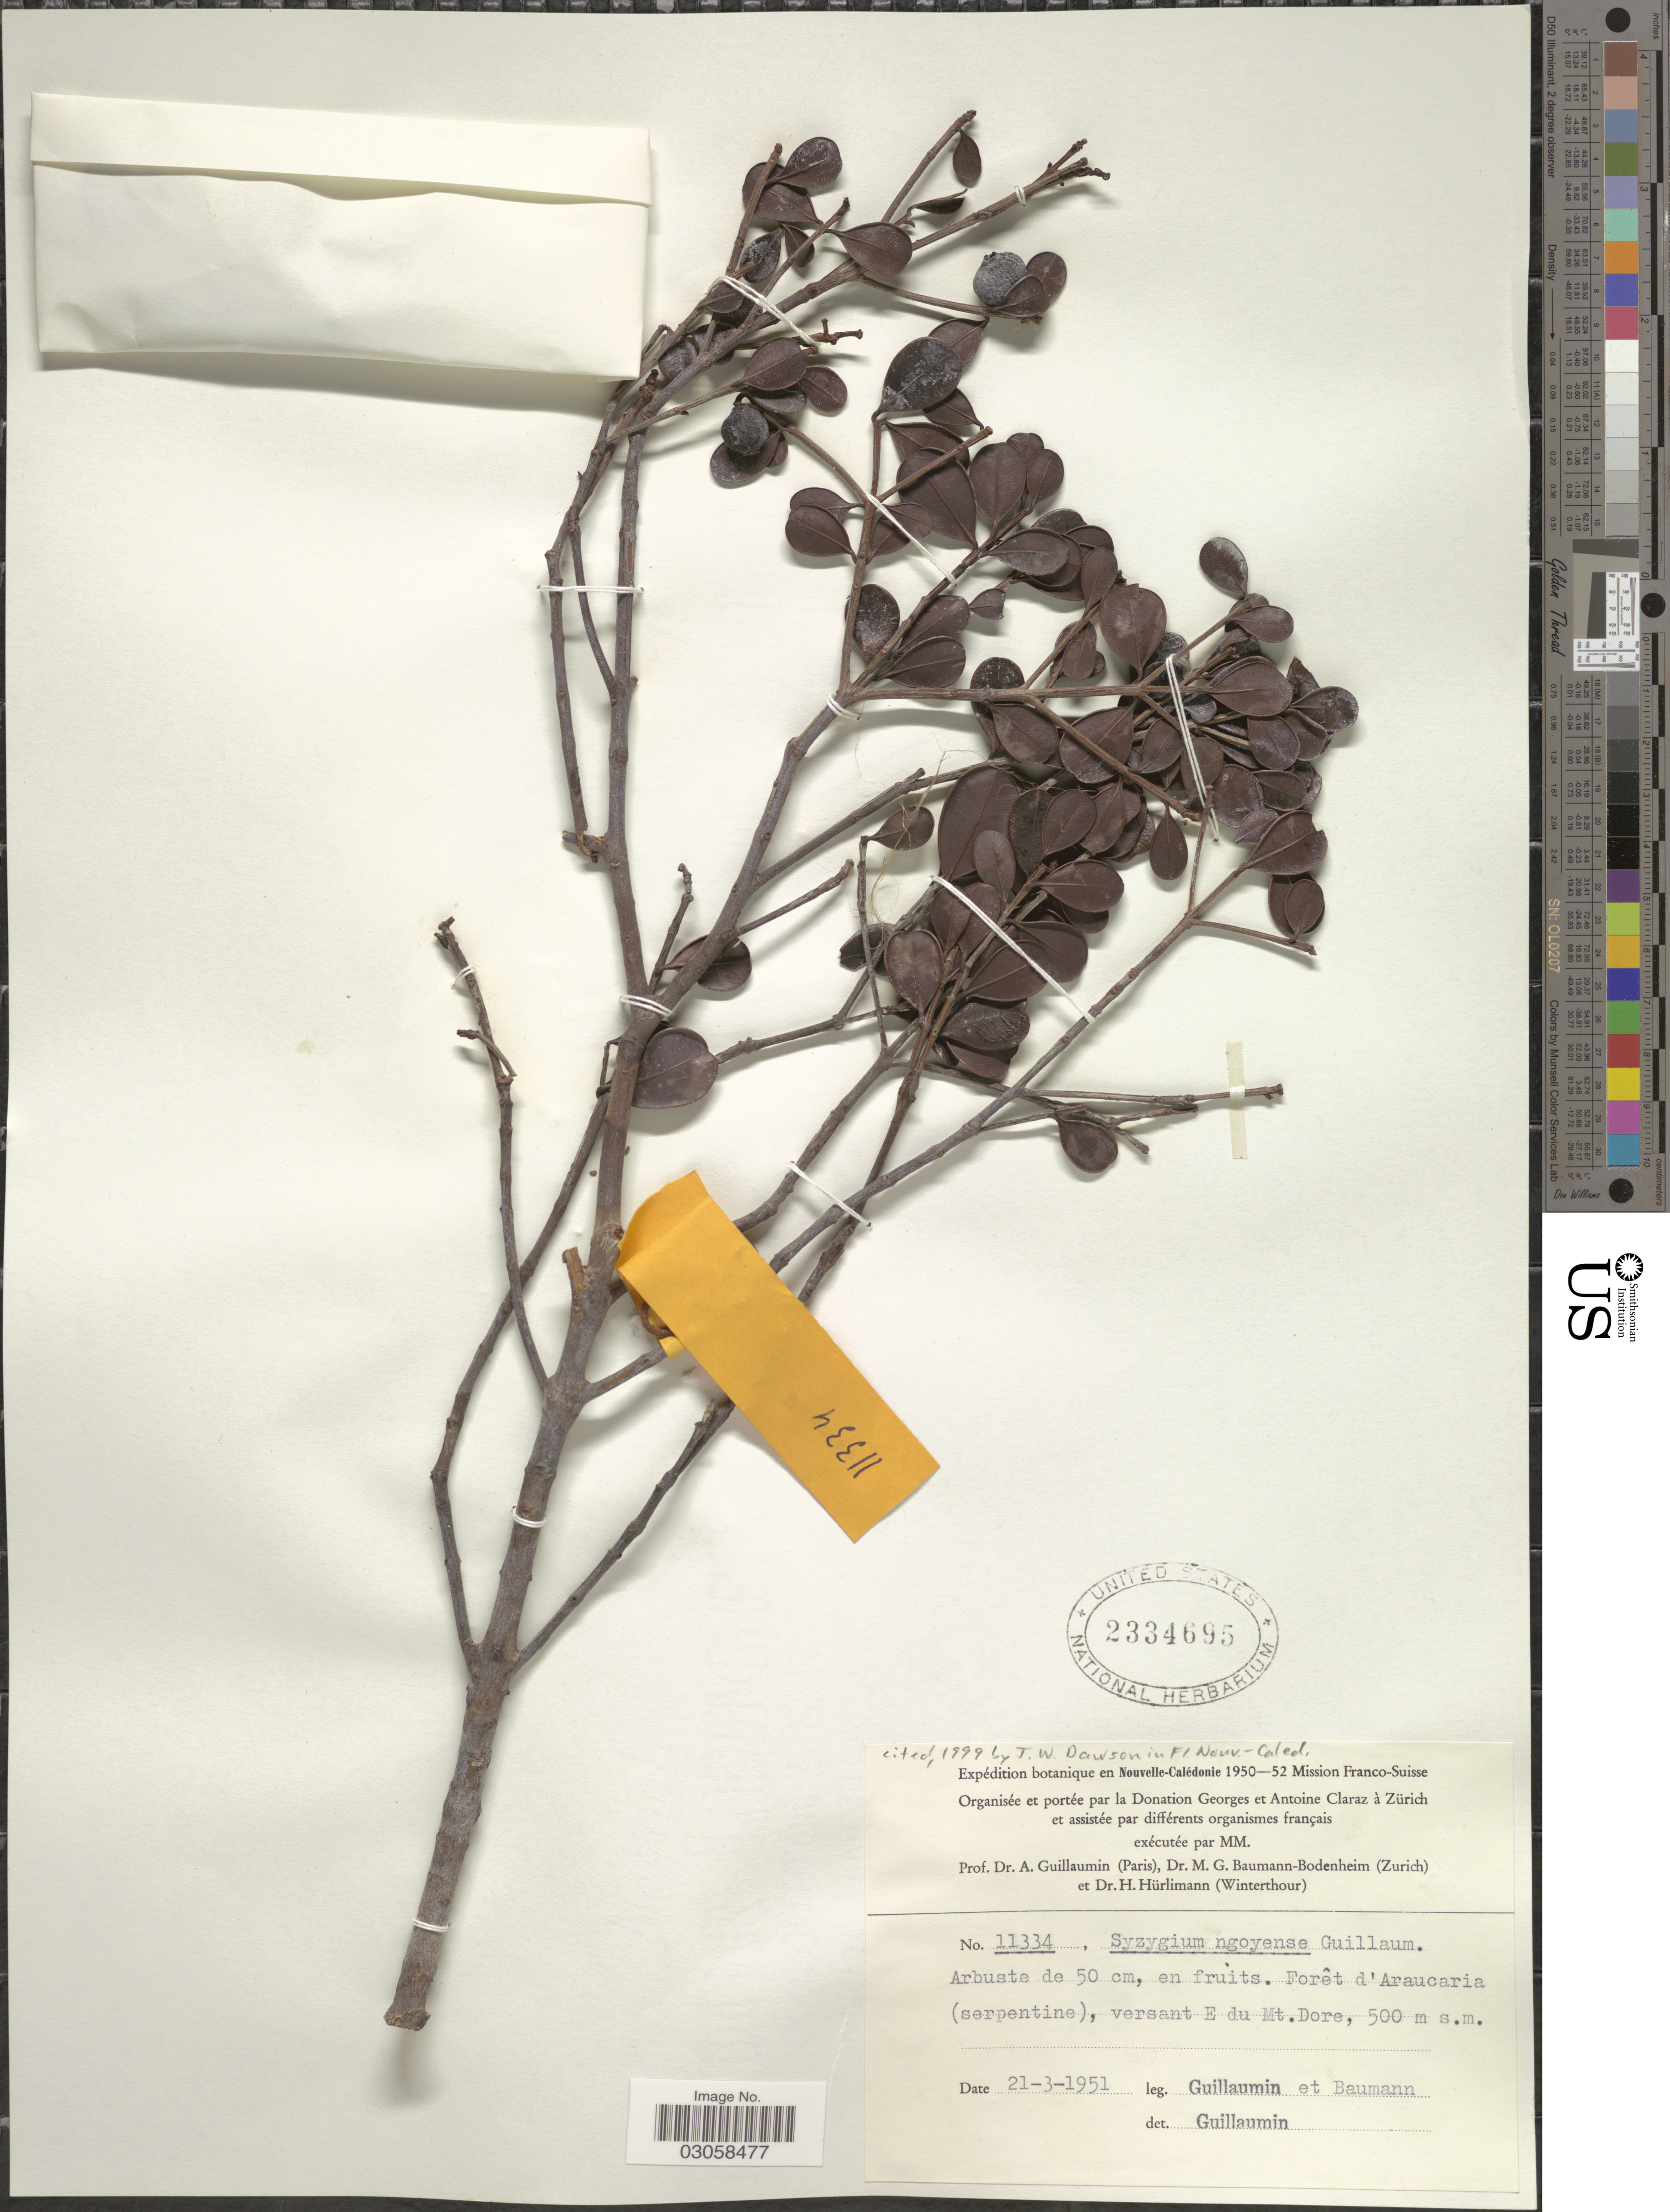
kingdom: Plantae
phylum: Tracheophyta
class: Magnoliopsida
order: Myrtales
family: Myrtaceae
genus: Syzygium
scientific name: Syzygium ngoyense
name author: (Schltr.) Guillaumin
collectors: A. Guillaumin & M. G. Baumann-Bodenheim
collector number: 11334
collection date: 1951-03-21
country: New Caledonia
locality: Nouvelle-Calédonie. Forêt d'Araucaria (serpentine), versant E du Mt. Dore.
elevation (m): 500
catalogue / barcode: US 2334695